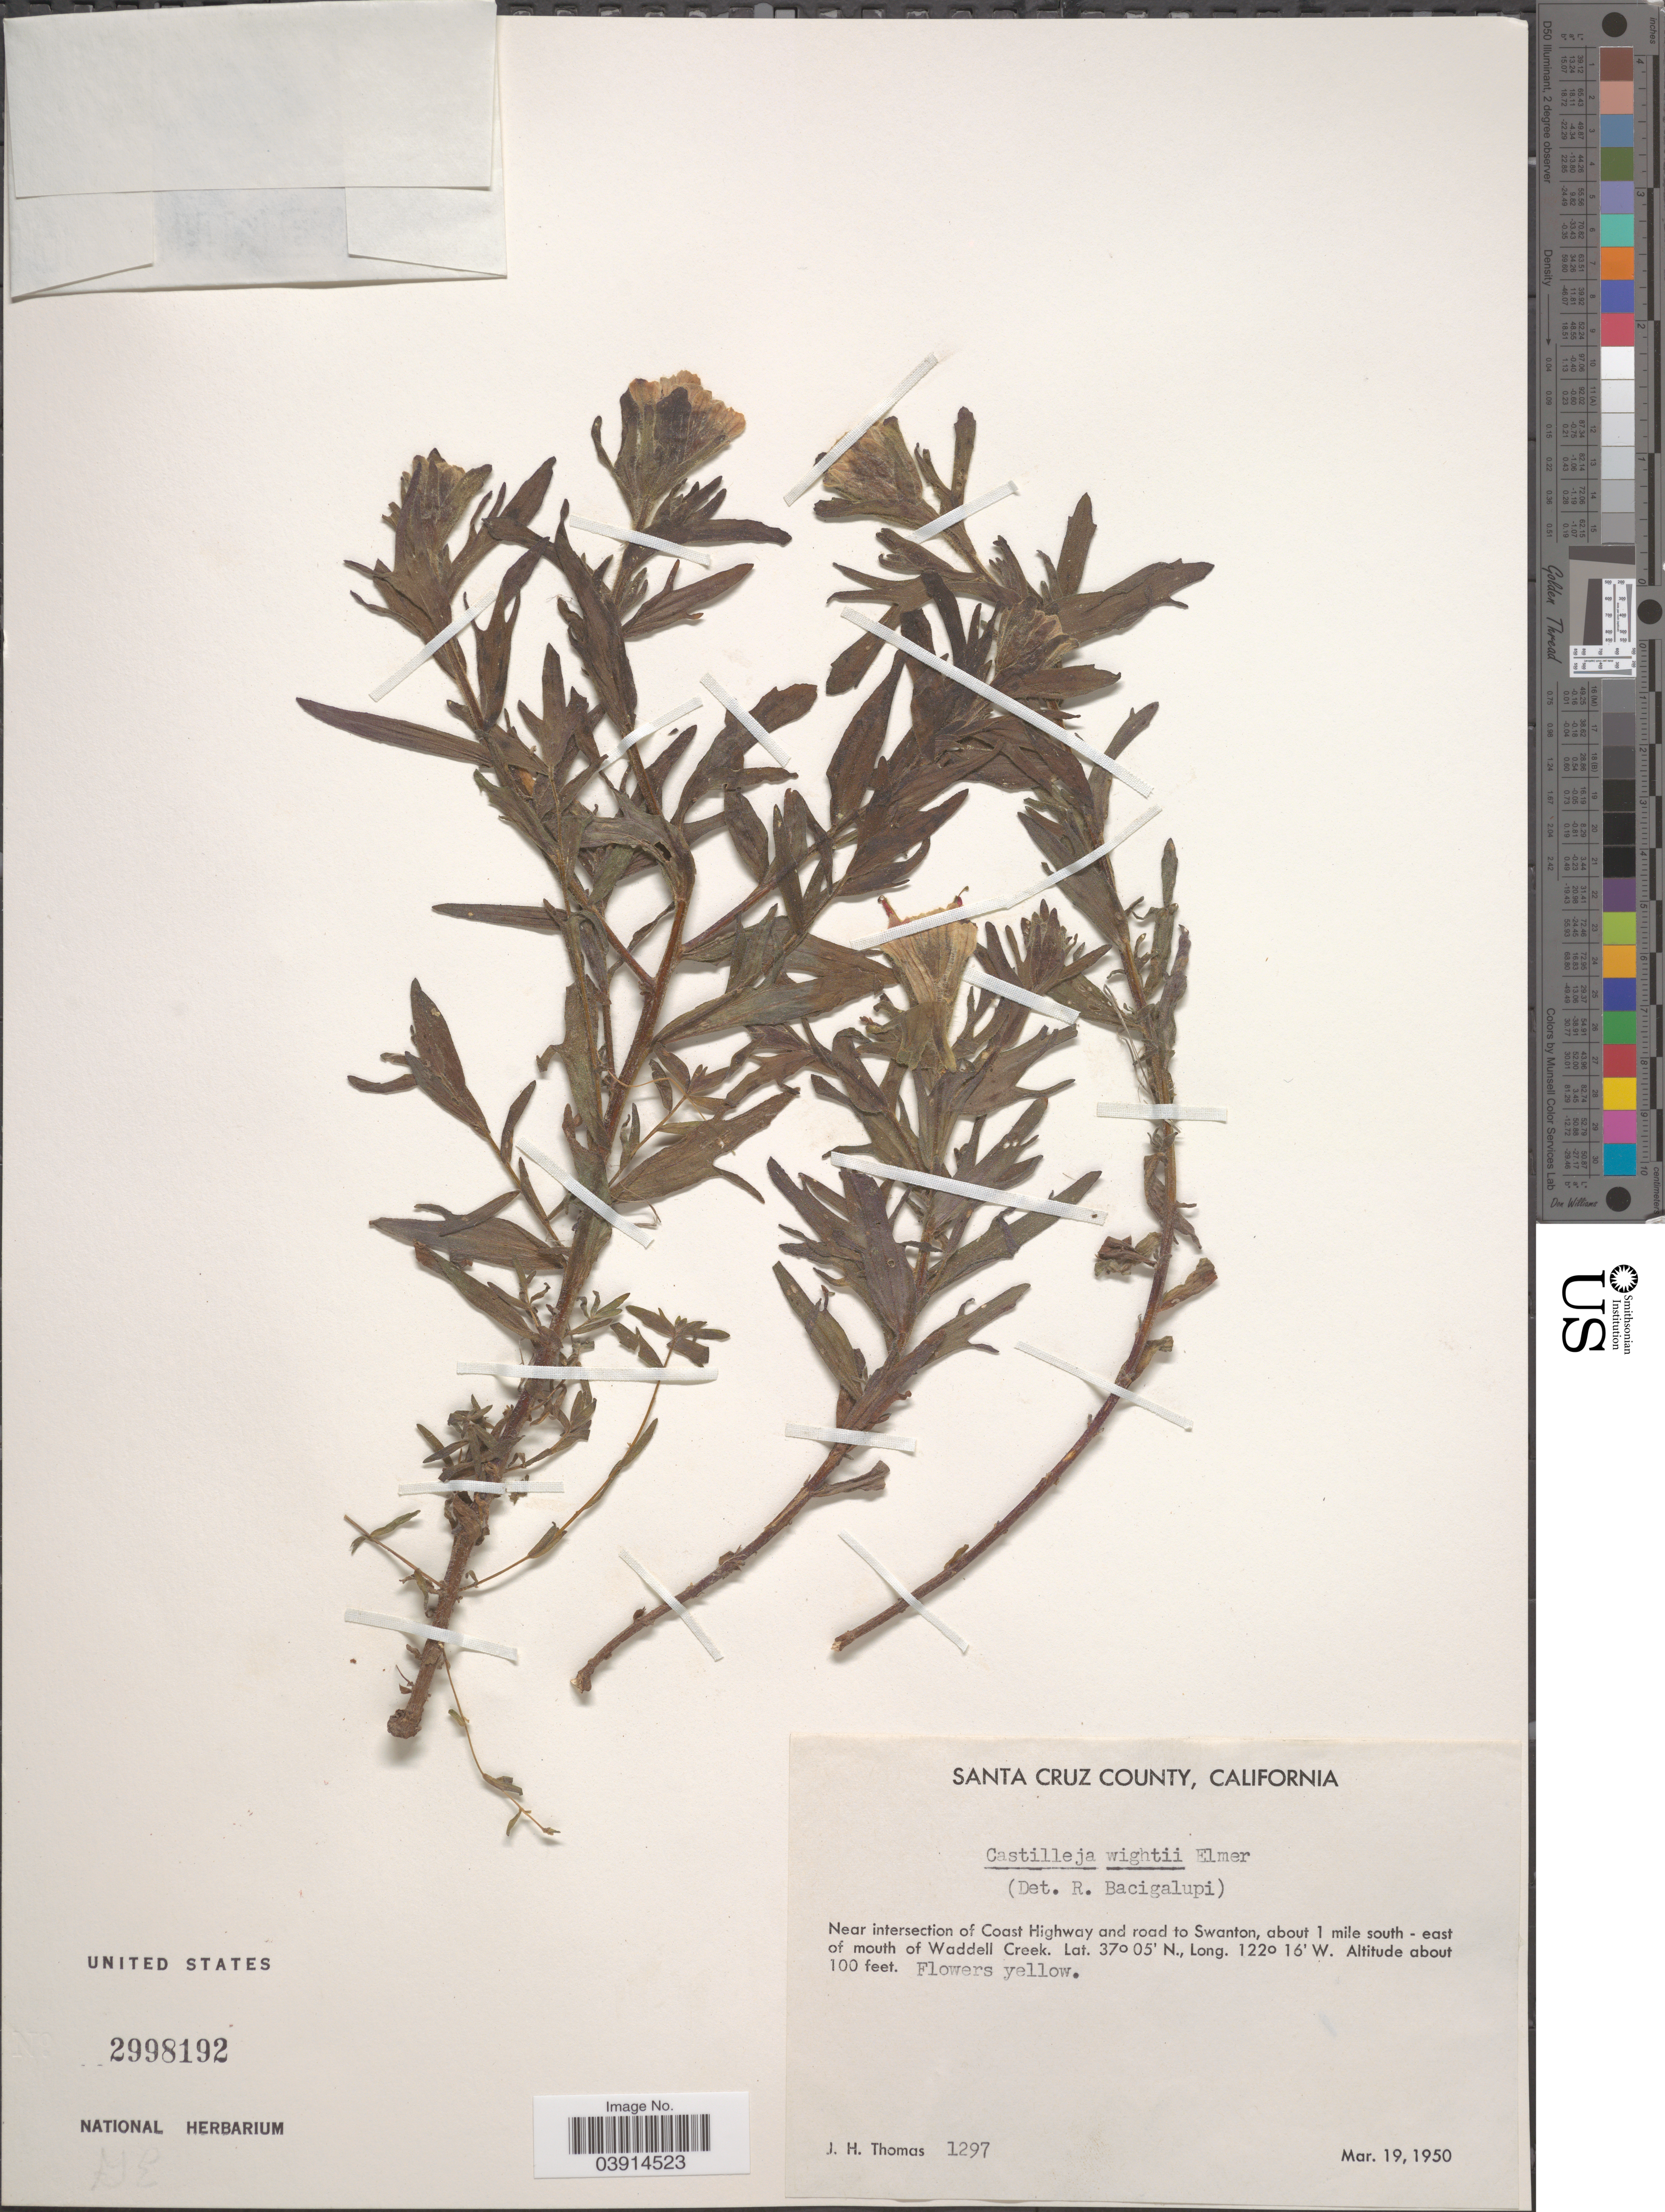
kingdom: Plantae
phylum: Tracheophyta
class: Magnoliopsida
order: Lamiales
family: Orobanchaceae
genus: Castilleja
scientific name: Castilleja wightii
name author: Elmer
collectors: J. H. Thomas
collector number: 1297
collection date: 1950-03-19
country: United States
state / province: California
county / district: Santa Cruz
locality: Santa Cruz County. Near intersection of Coast Highway and road to Swanton, about 1 mile south - east of mouth of Waddell Creek.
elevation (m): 30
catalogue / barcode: US 2998192